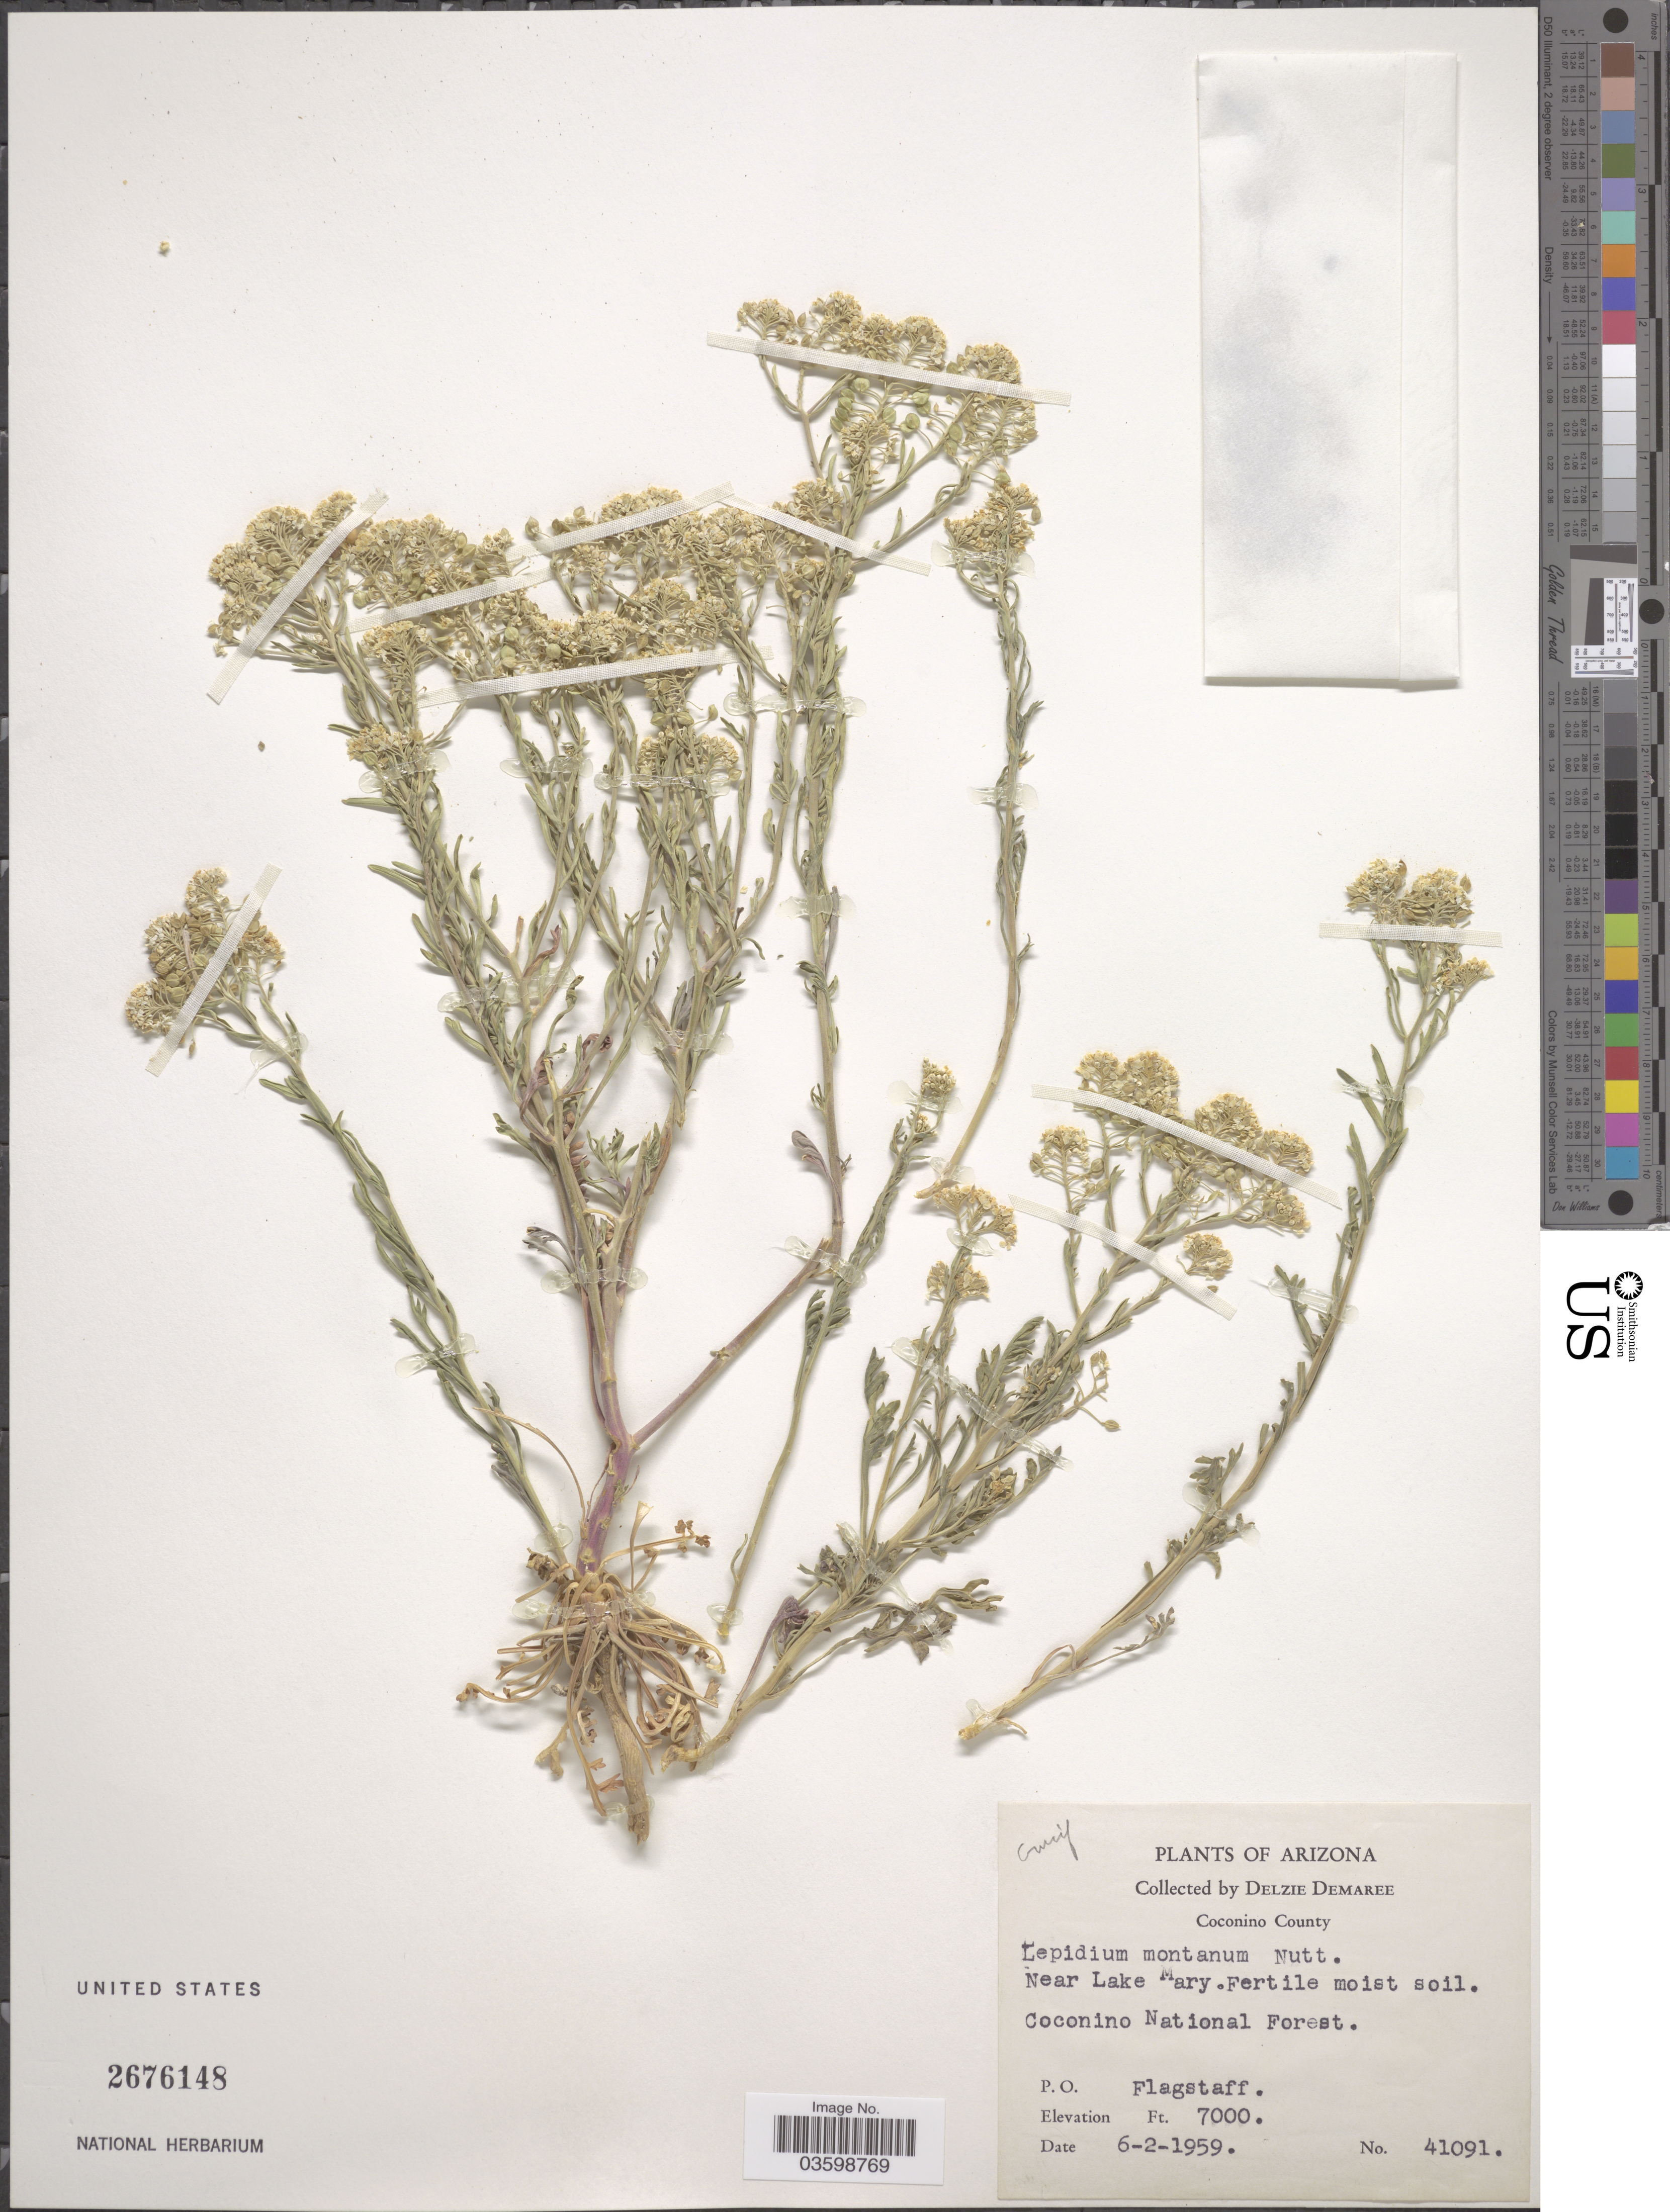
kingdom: Plantae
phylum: Tracheophyta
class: Magnoliopsida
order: Brassicales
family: Brassicaceae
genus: Lepidium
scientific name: Lepidium montanum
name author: Nutt.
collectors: D. Demaree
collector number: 41091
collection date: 1959-06-02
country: United States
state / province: Arizona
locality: Coconino County. Near Lake Mary. Coconino National Forest. P.O. Flagstaff.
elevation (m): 2134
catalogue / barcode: US 2676148